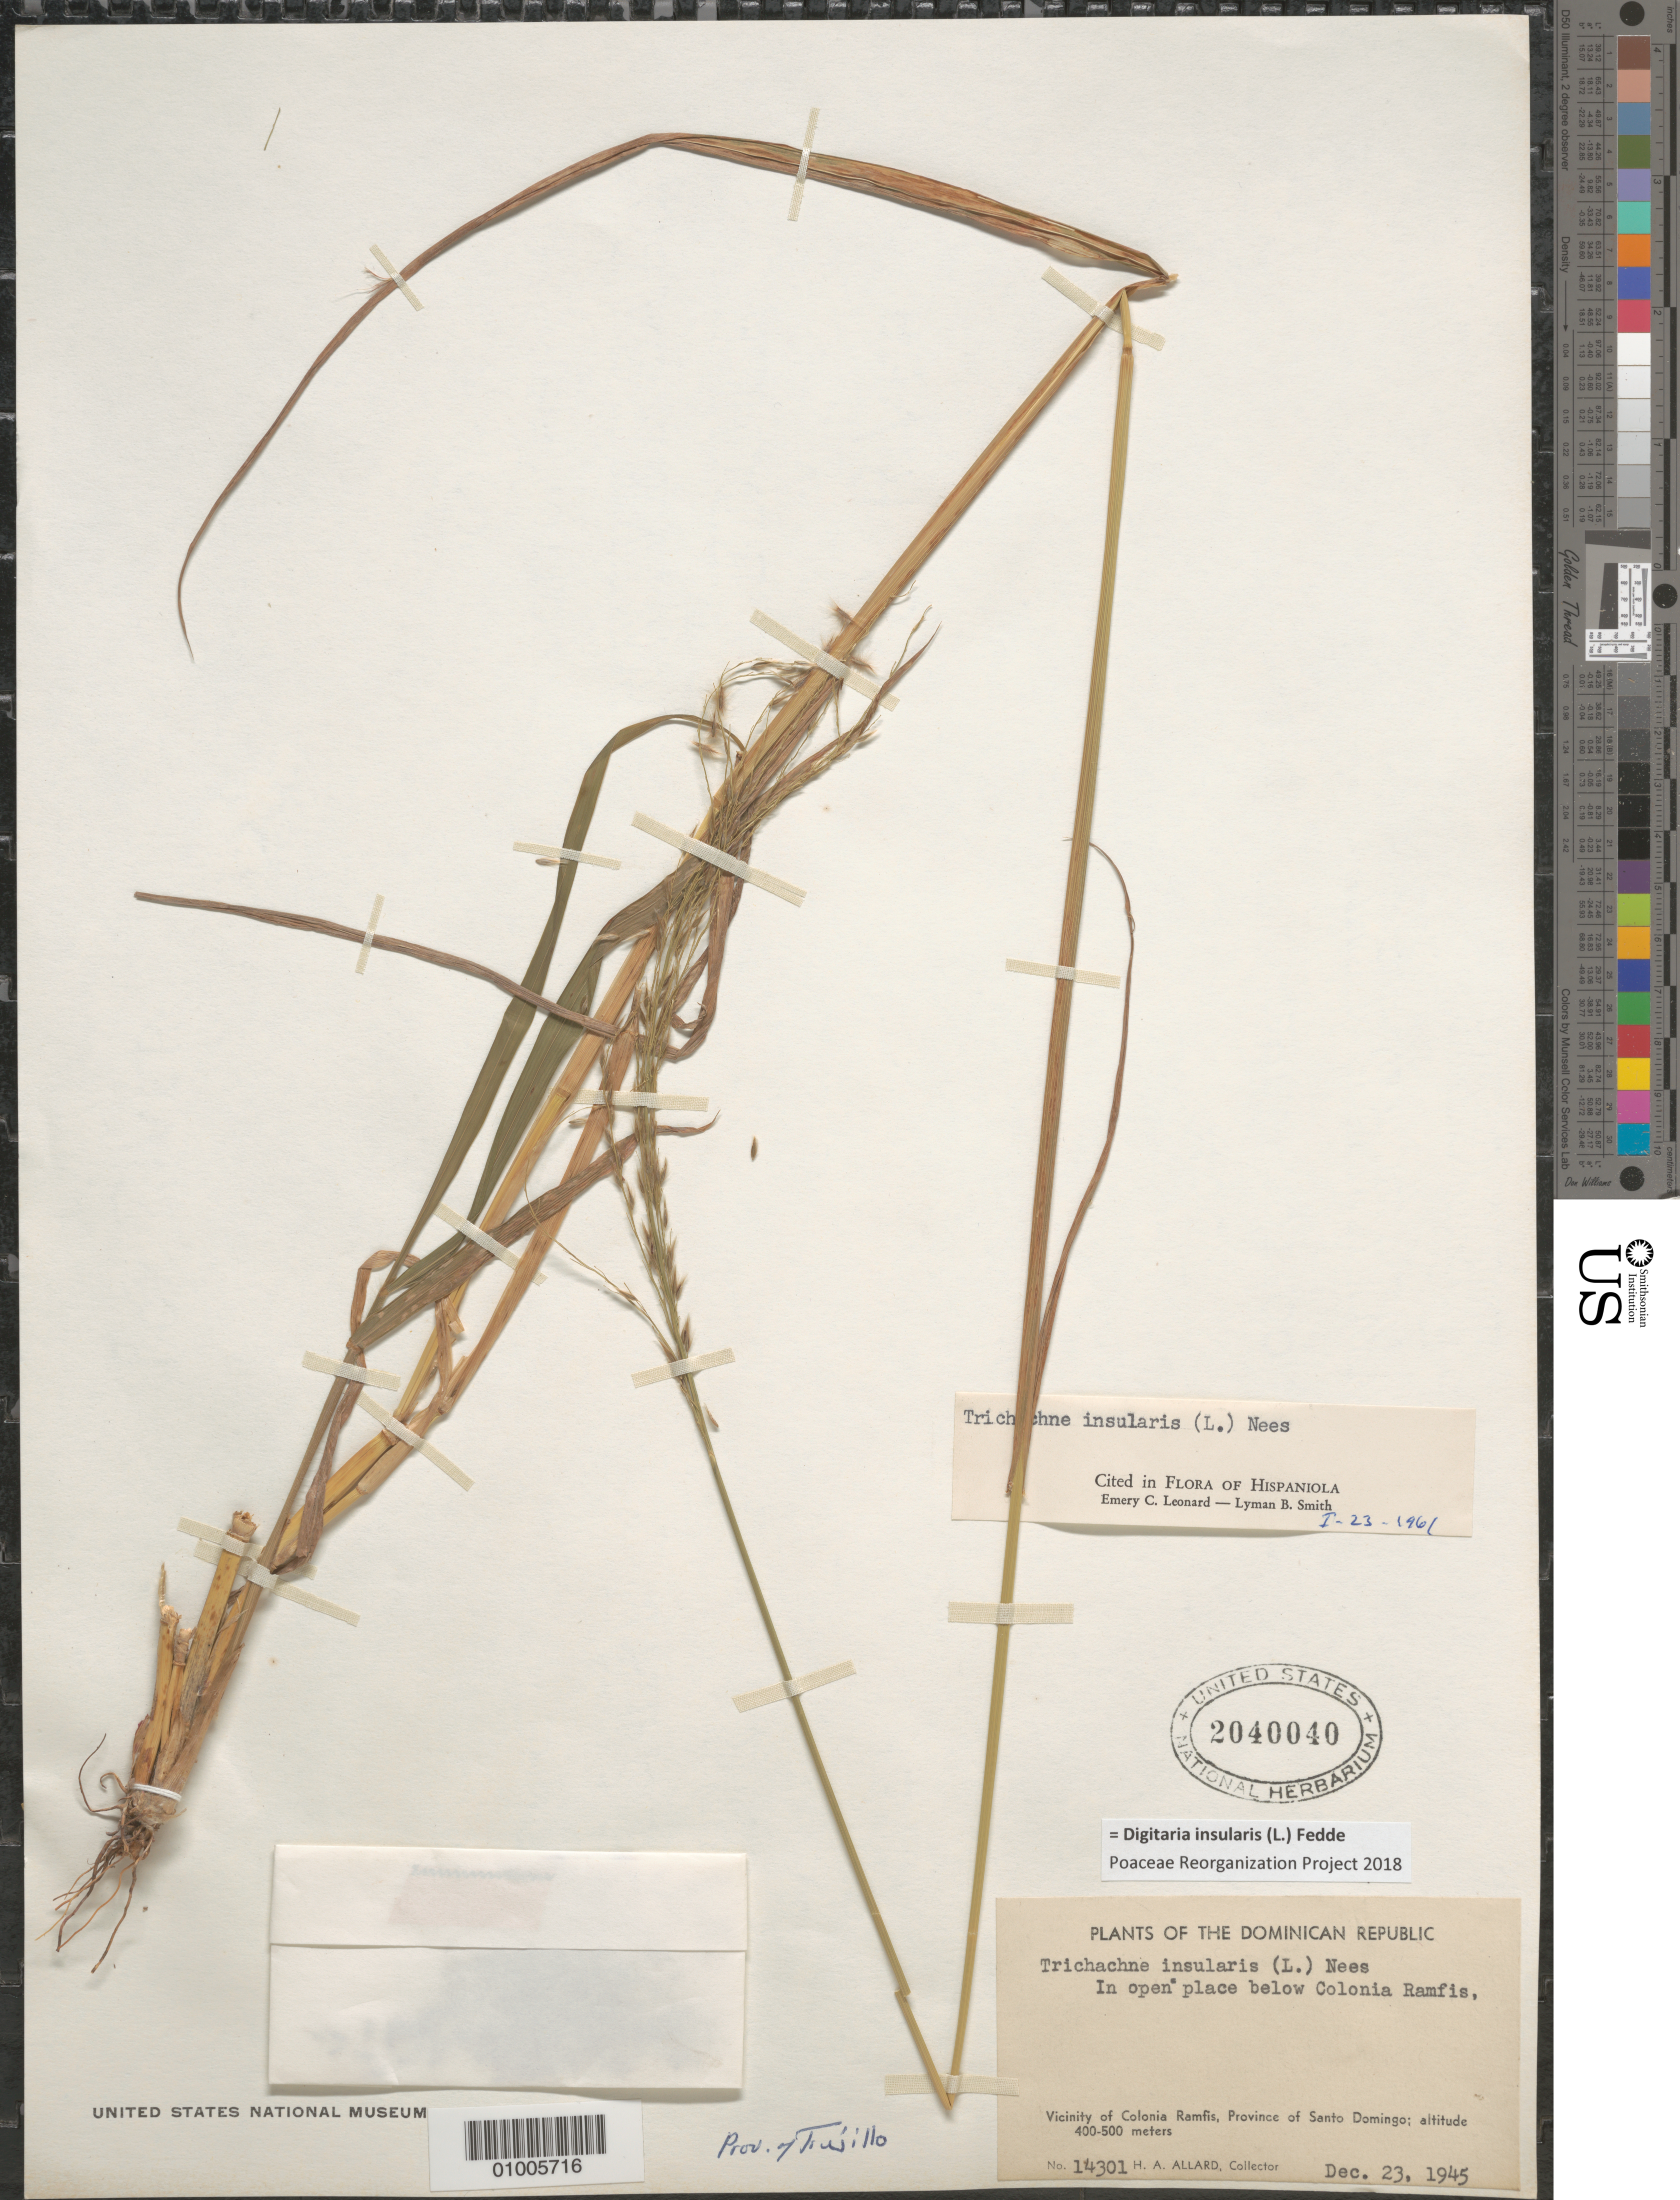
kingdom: Plantae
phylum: Tracheophyta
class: Liliopsida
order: Poales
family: Poaceae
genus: Digitaria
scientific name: Digitaria insularis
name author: (L.) Mez ex Ekman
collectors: H. A. Allard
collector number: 14301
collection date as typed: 23 Dec 1945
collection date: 1945-12-23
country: Dominican Republic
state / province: La Vega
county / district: Santo Domingo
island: Hispaniola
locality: in open paces below Colonia Ramfis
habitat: in open place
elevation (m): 400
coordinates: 0 N, 0 E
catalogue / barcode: US 2040040